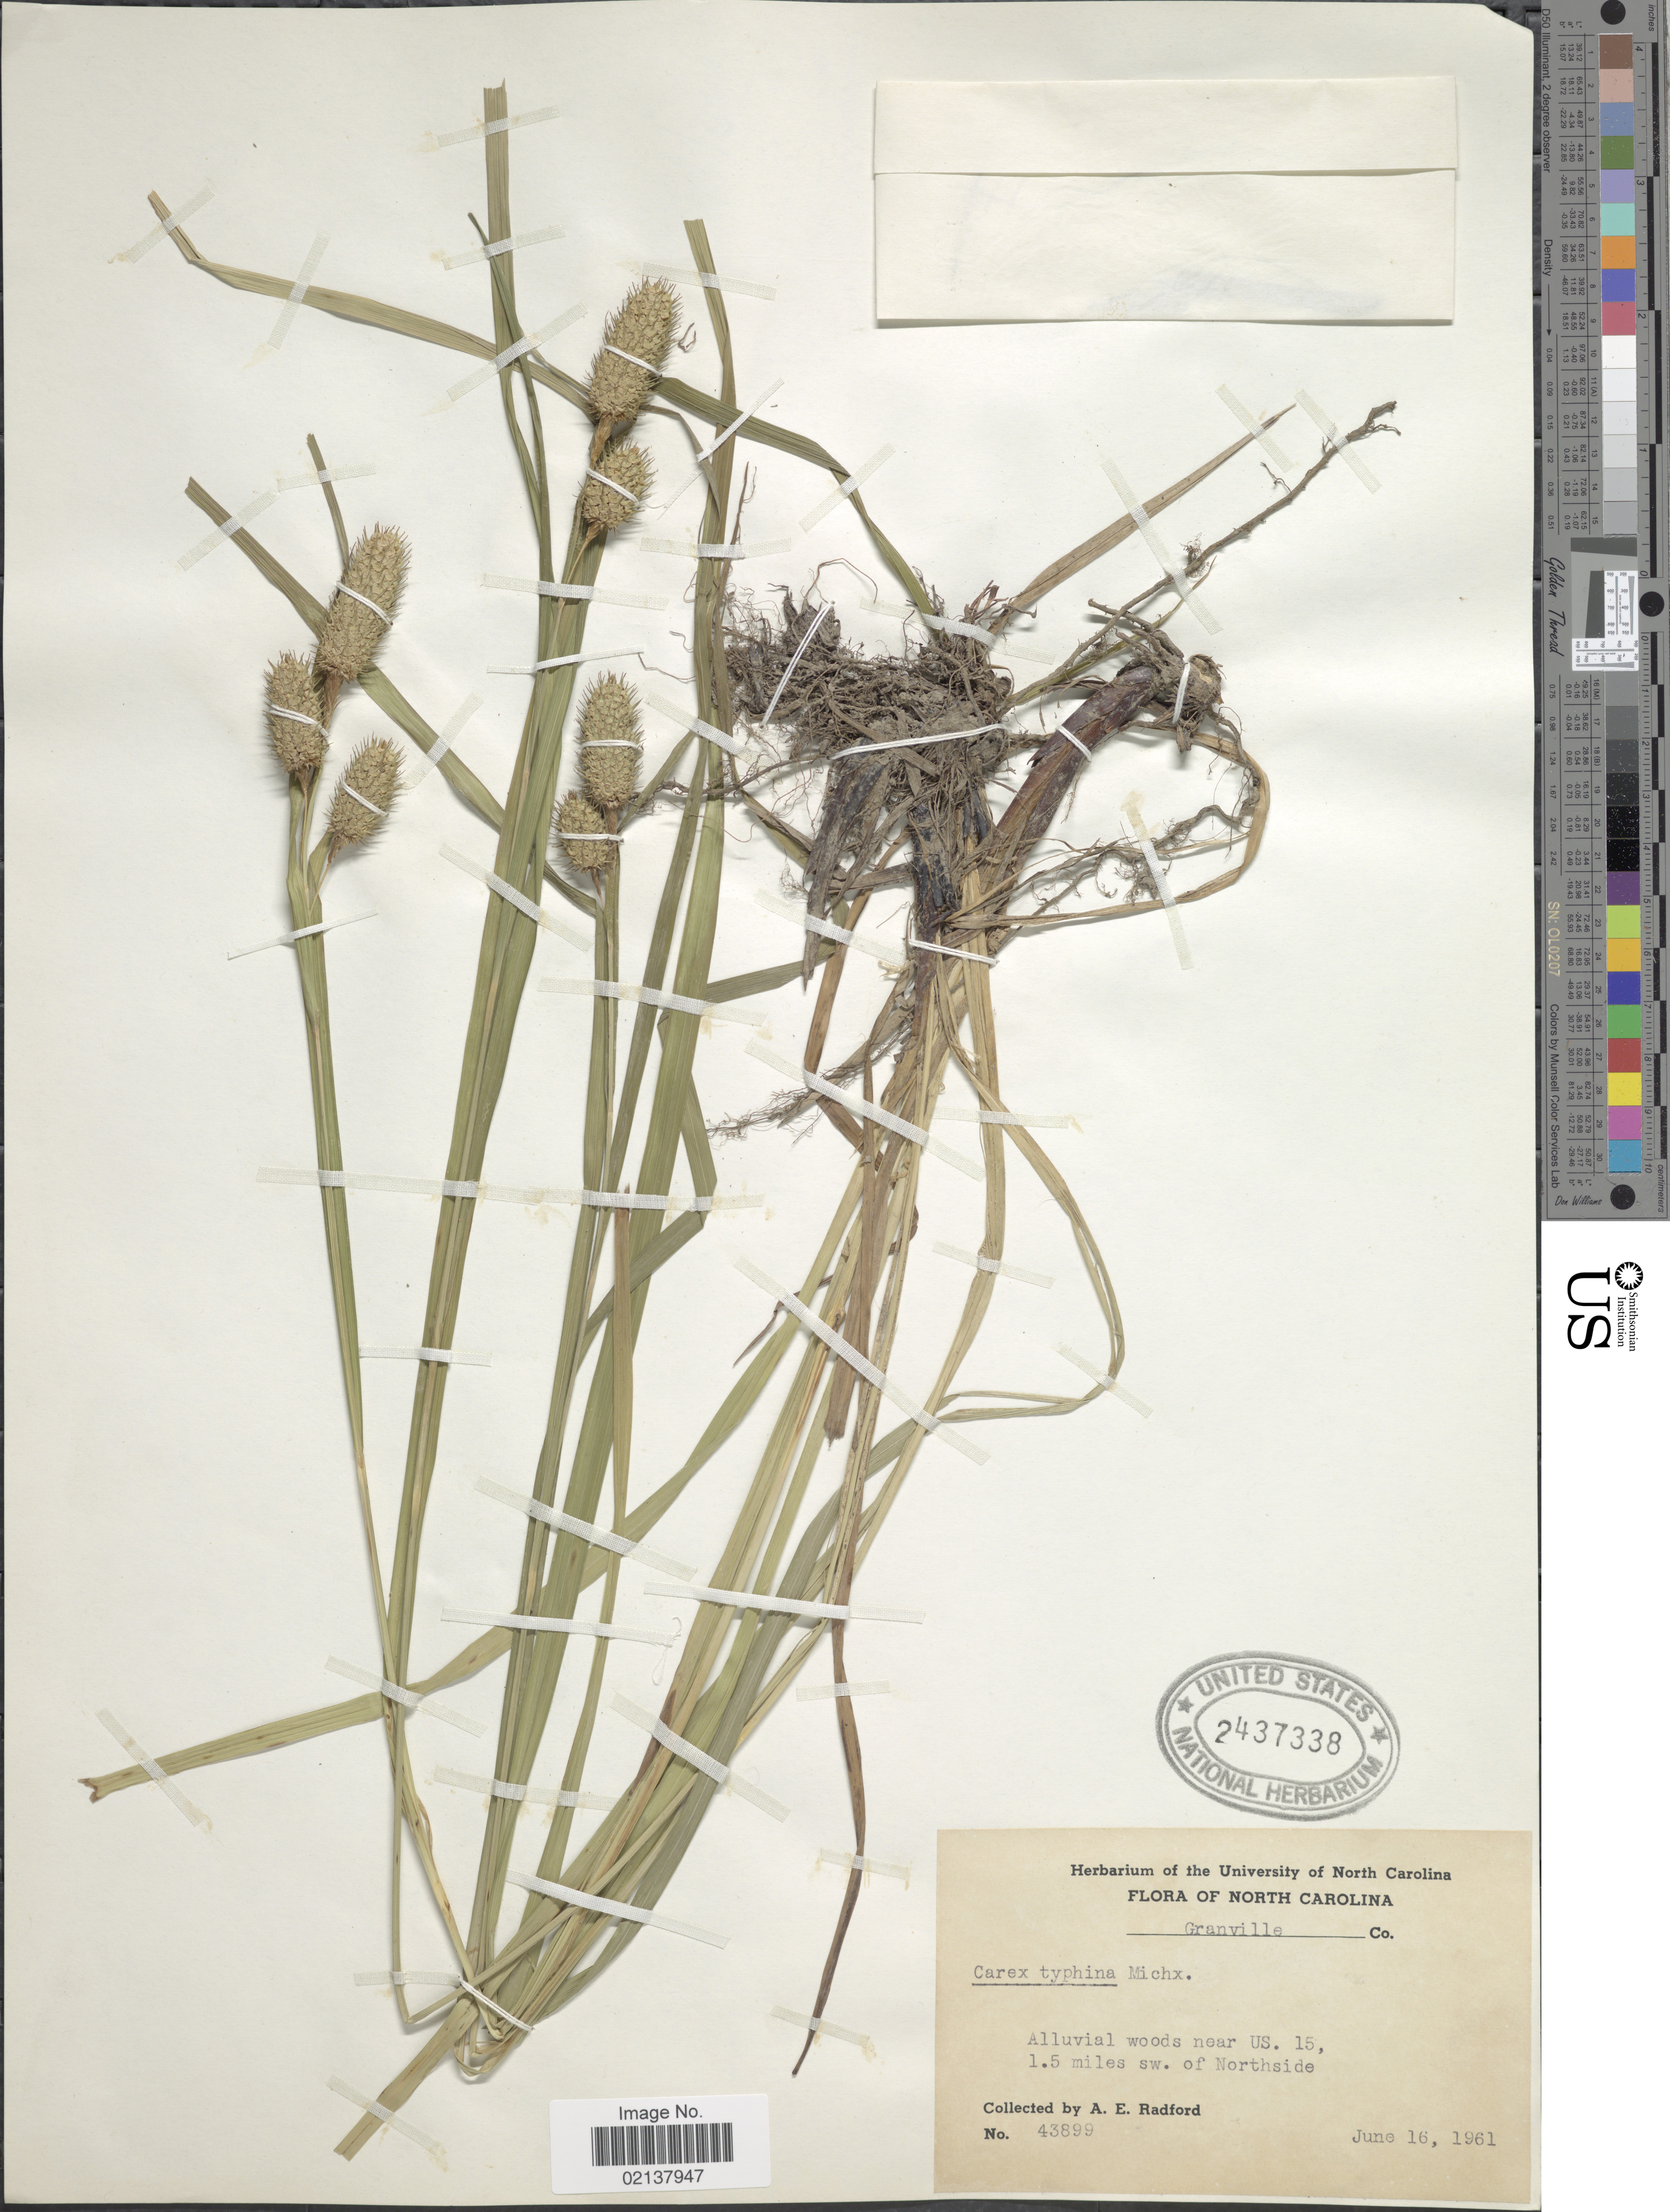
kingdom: Plantae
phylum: Tracheophyta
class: Liliopsida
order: Poales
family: Cyperaceae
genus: Carex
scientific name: Carex typhina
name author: Michx.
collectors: A. E. Radford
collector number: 43899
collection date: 1961-06-16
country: United States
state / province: North Carolina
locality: North Carolina. Alluvial woods near US.15, 1.5 miles sw. of Northside. Granville Co.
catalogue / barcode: US 2437338